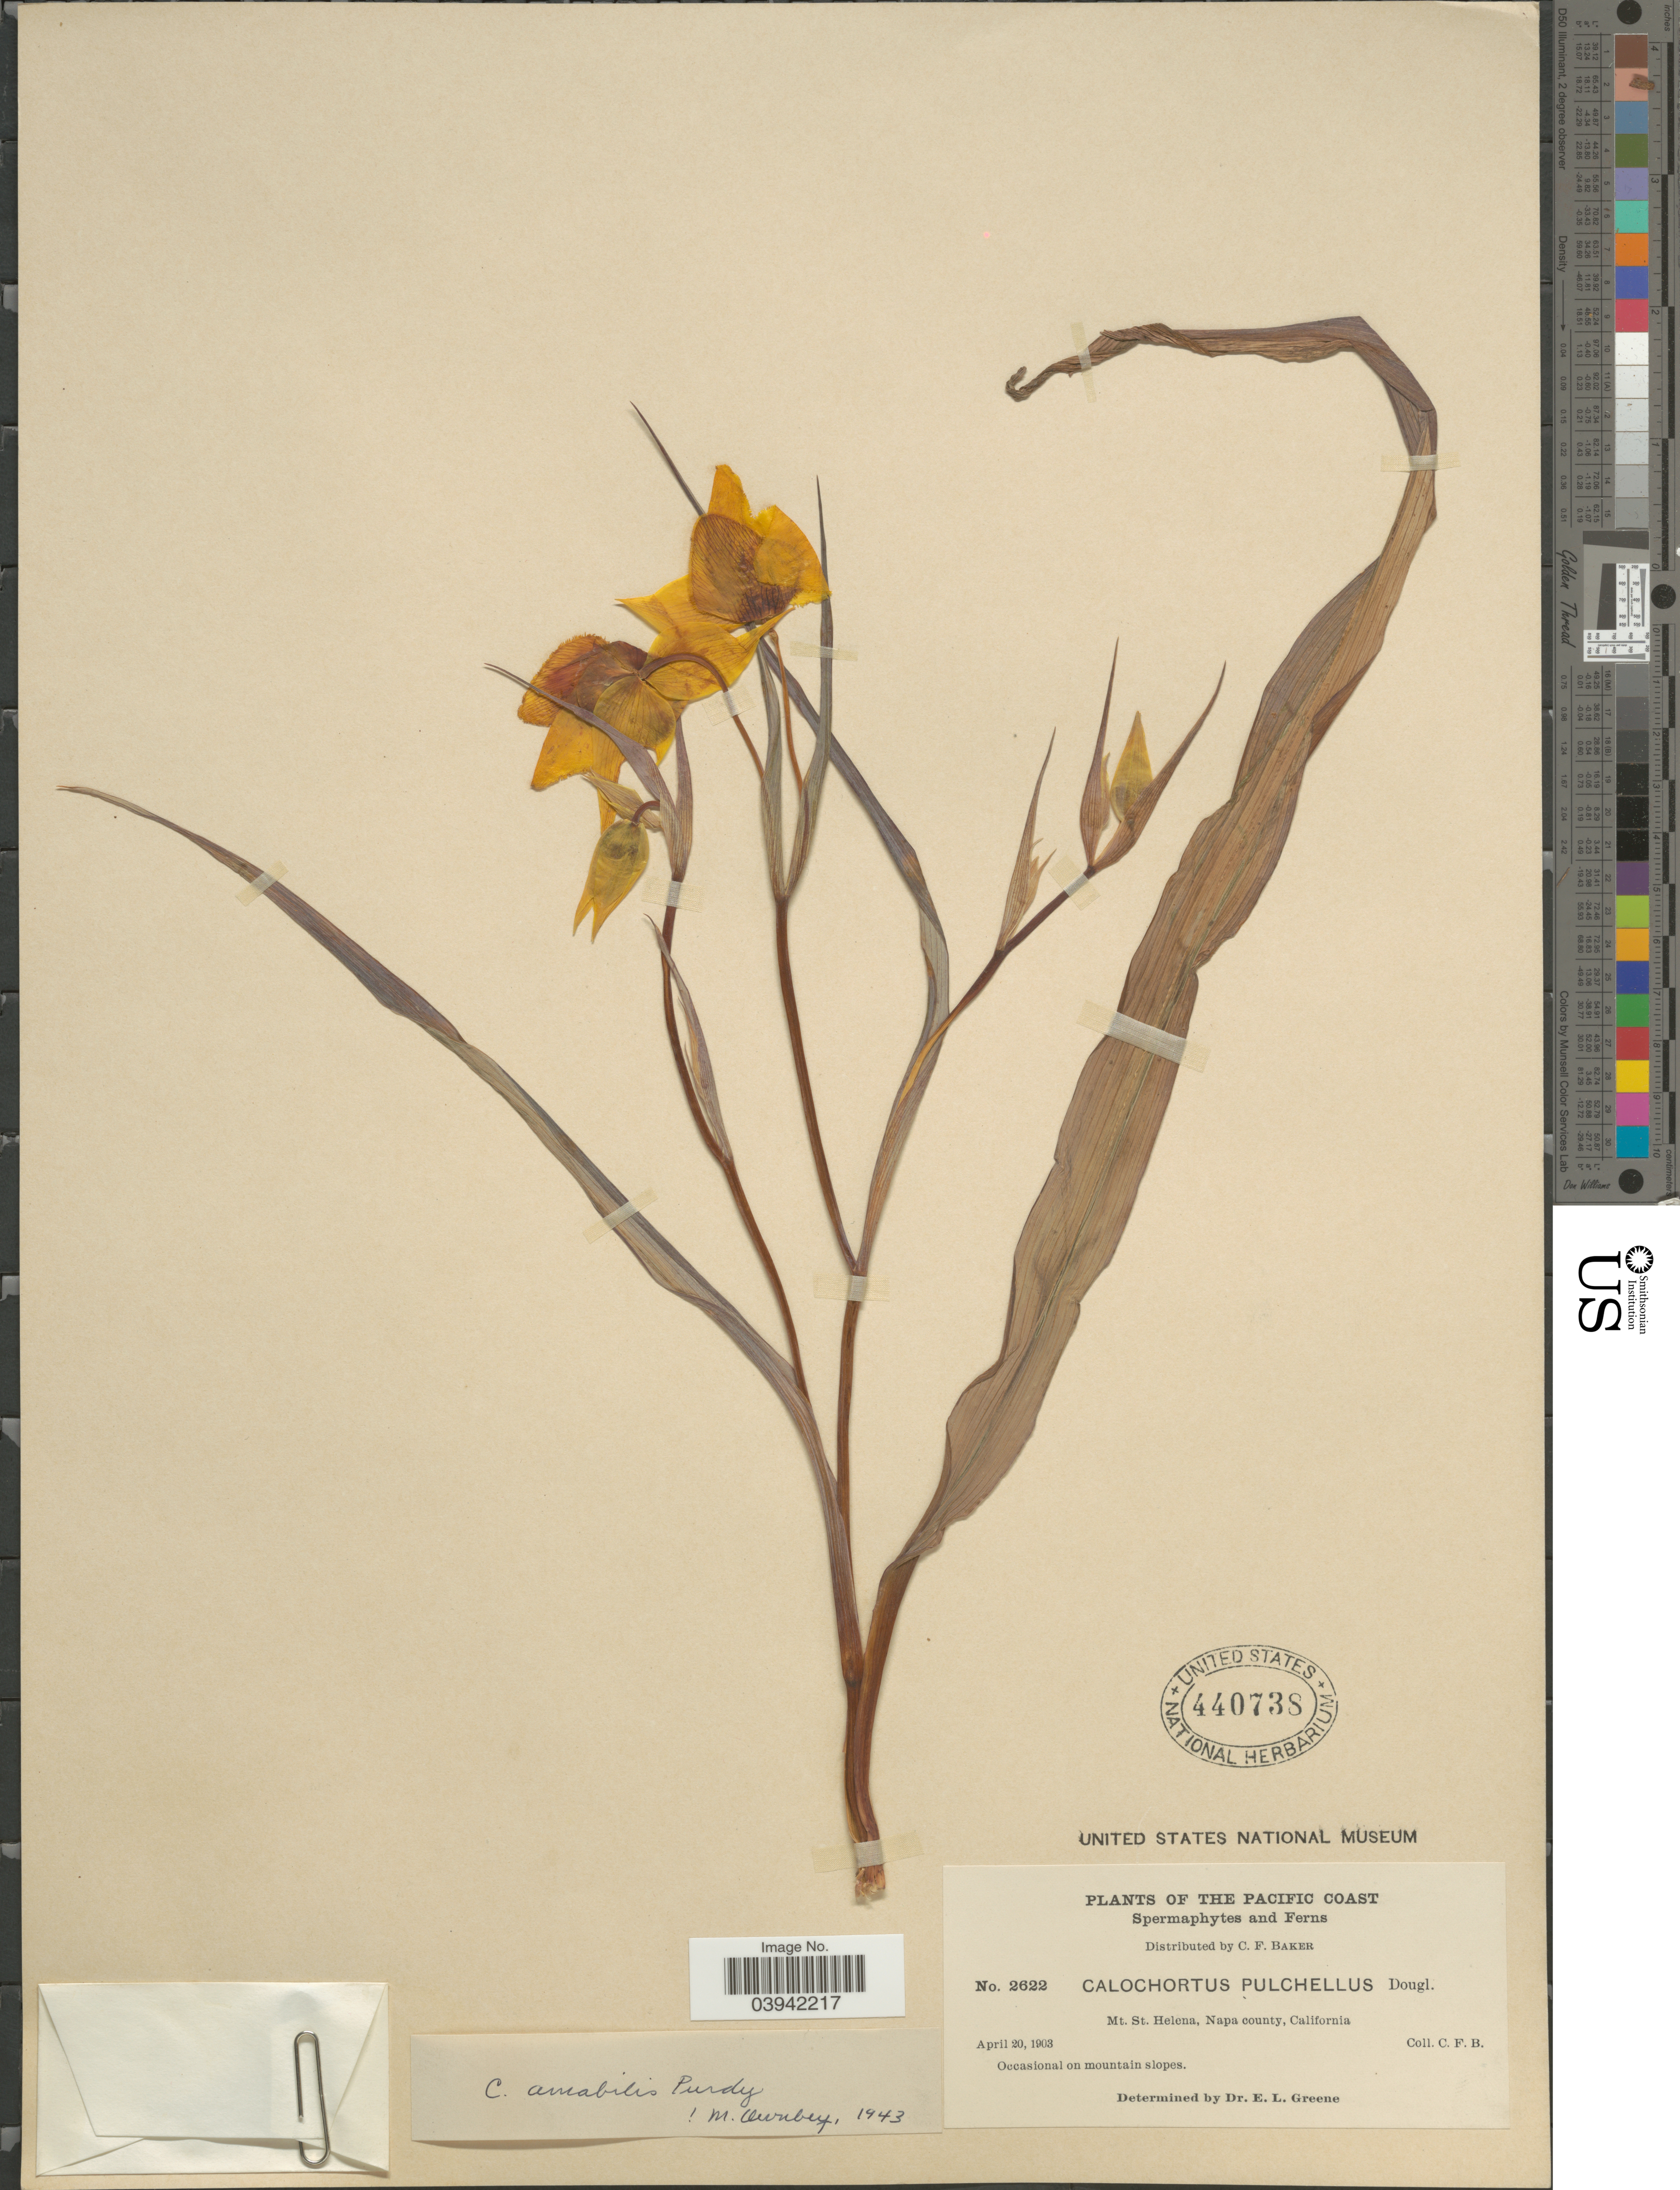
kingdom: Plantae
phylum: Tracheophyta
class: Liliopsida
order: Liliales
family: Liliaceae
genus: Calochortus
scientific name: Calochortus amabilis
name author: Purdy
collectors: C. F. Baker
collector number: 2622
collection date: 1903-04-20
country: United States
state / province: California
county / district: Napa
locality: Pacific Coast. Mt. St. Helena, Napa County. Occasional on mountain slopes.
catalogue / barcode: US 440738